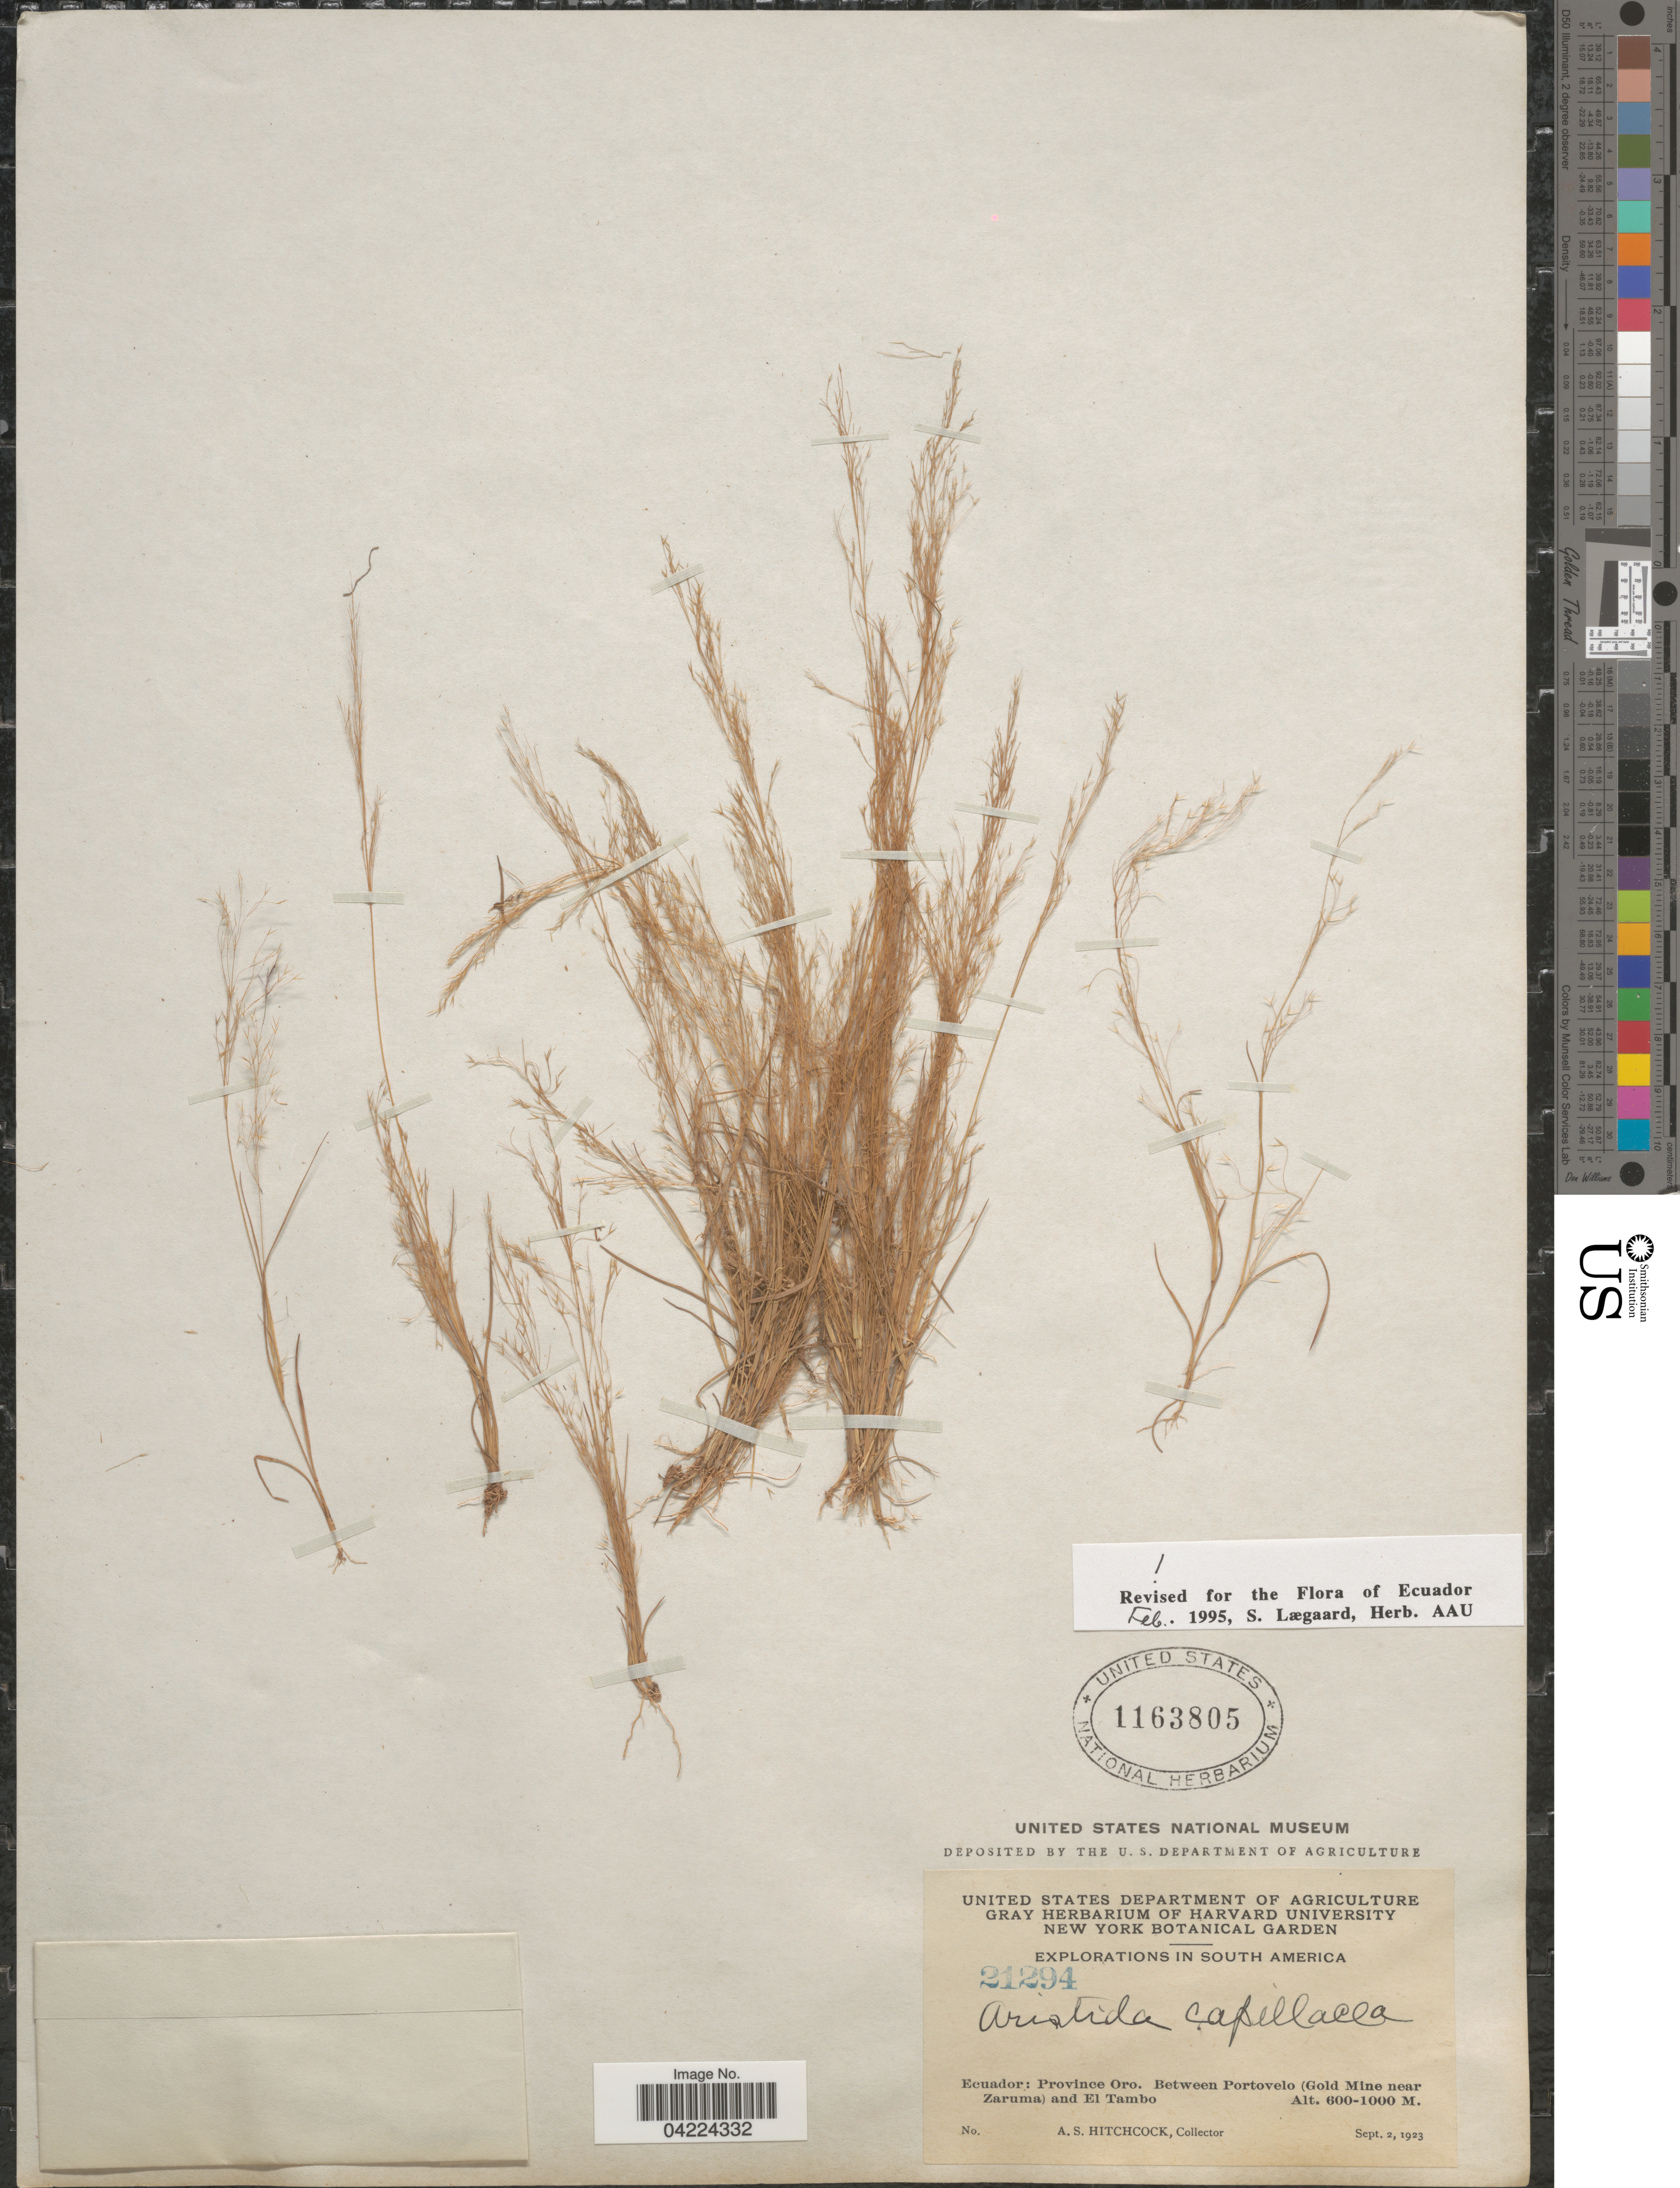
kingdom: Plantae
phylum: Tracheophyta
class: Liliopsida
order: Poales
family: Poaceae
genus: Aristida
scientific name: Aristida capillacea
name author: Lam.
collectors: A. S. Hitchcock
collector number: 21294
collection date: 1923-09-02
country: Ecuador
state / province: El Oro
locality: Explorations in South America. Province Oro. Between Portovelo (Gold Mine near Zaruma) and El Tambo.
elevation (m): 600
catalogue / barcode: US 1163805